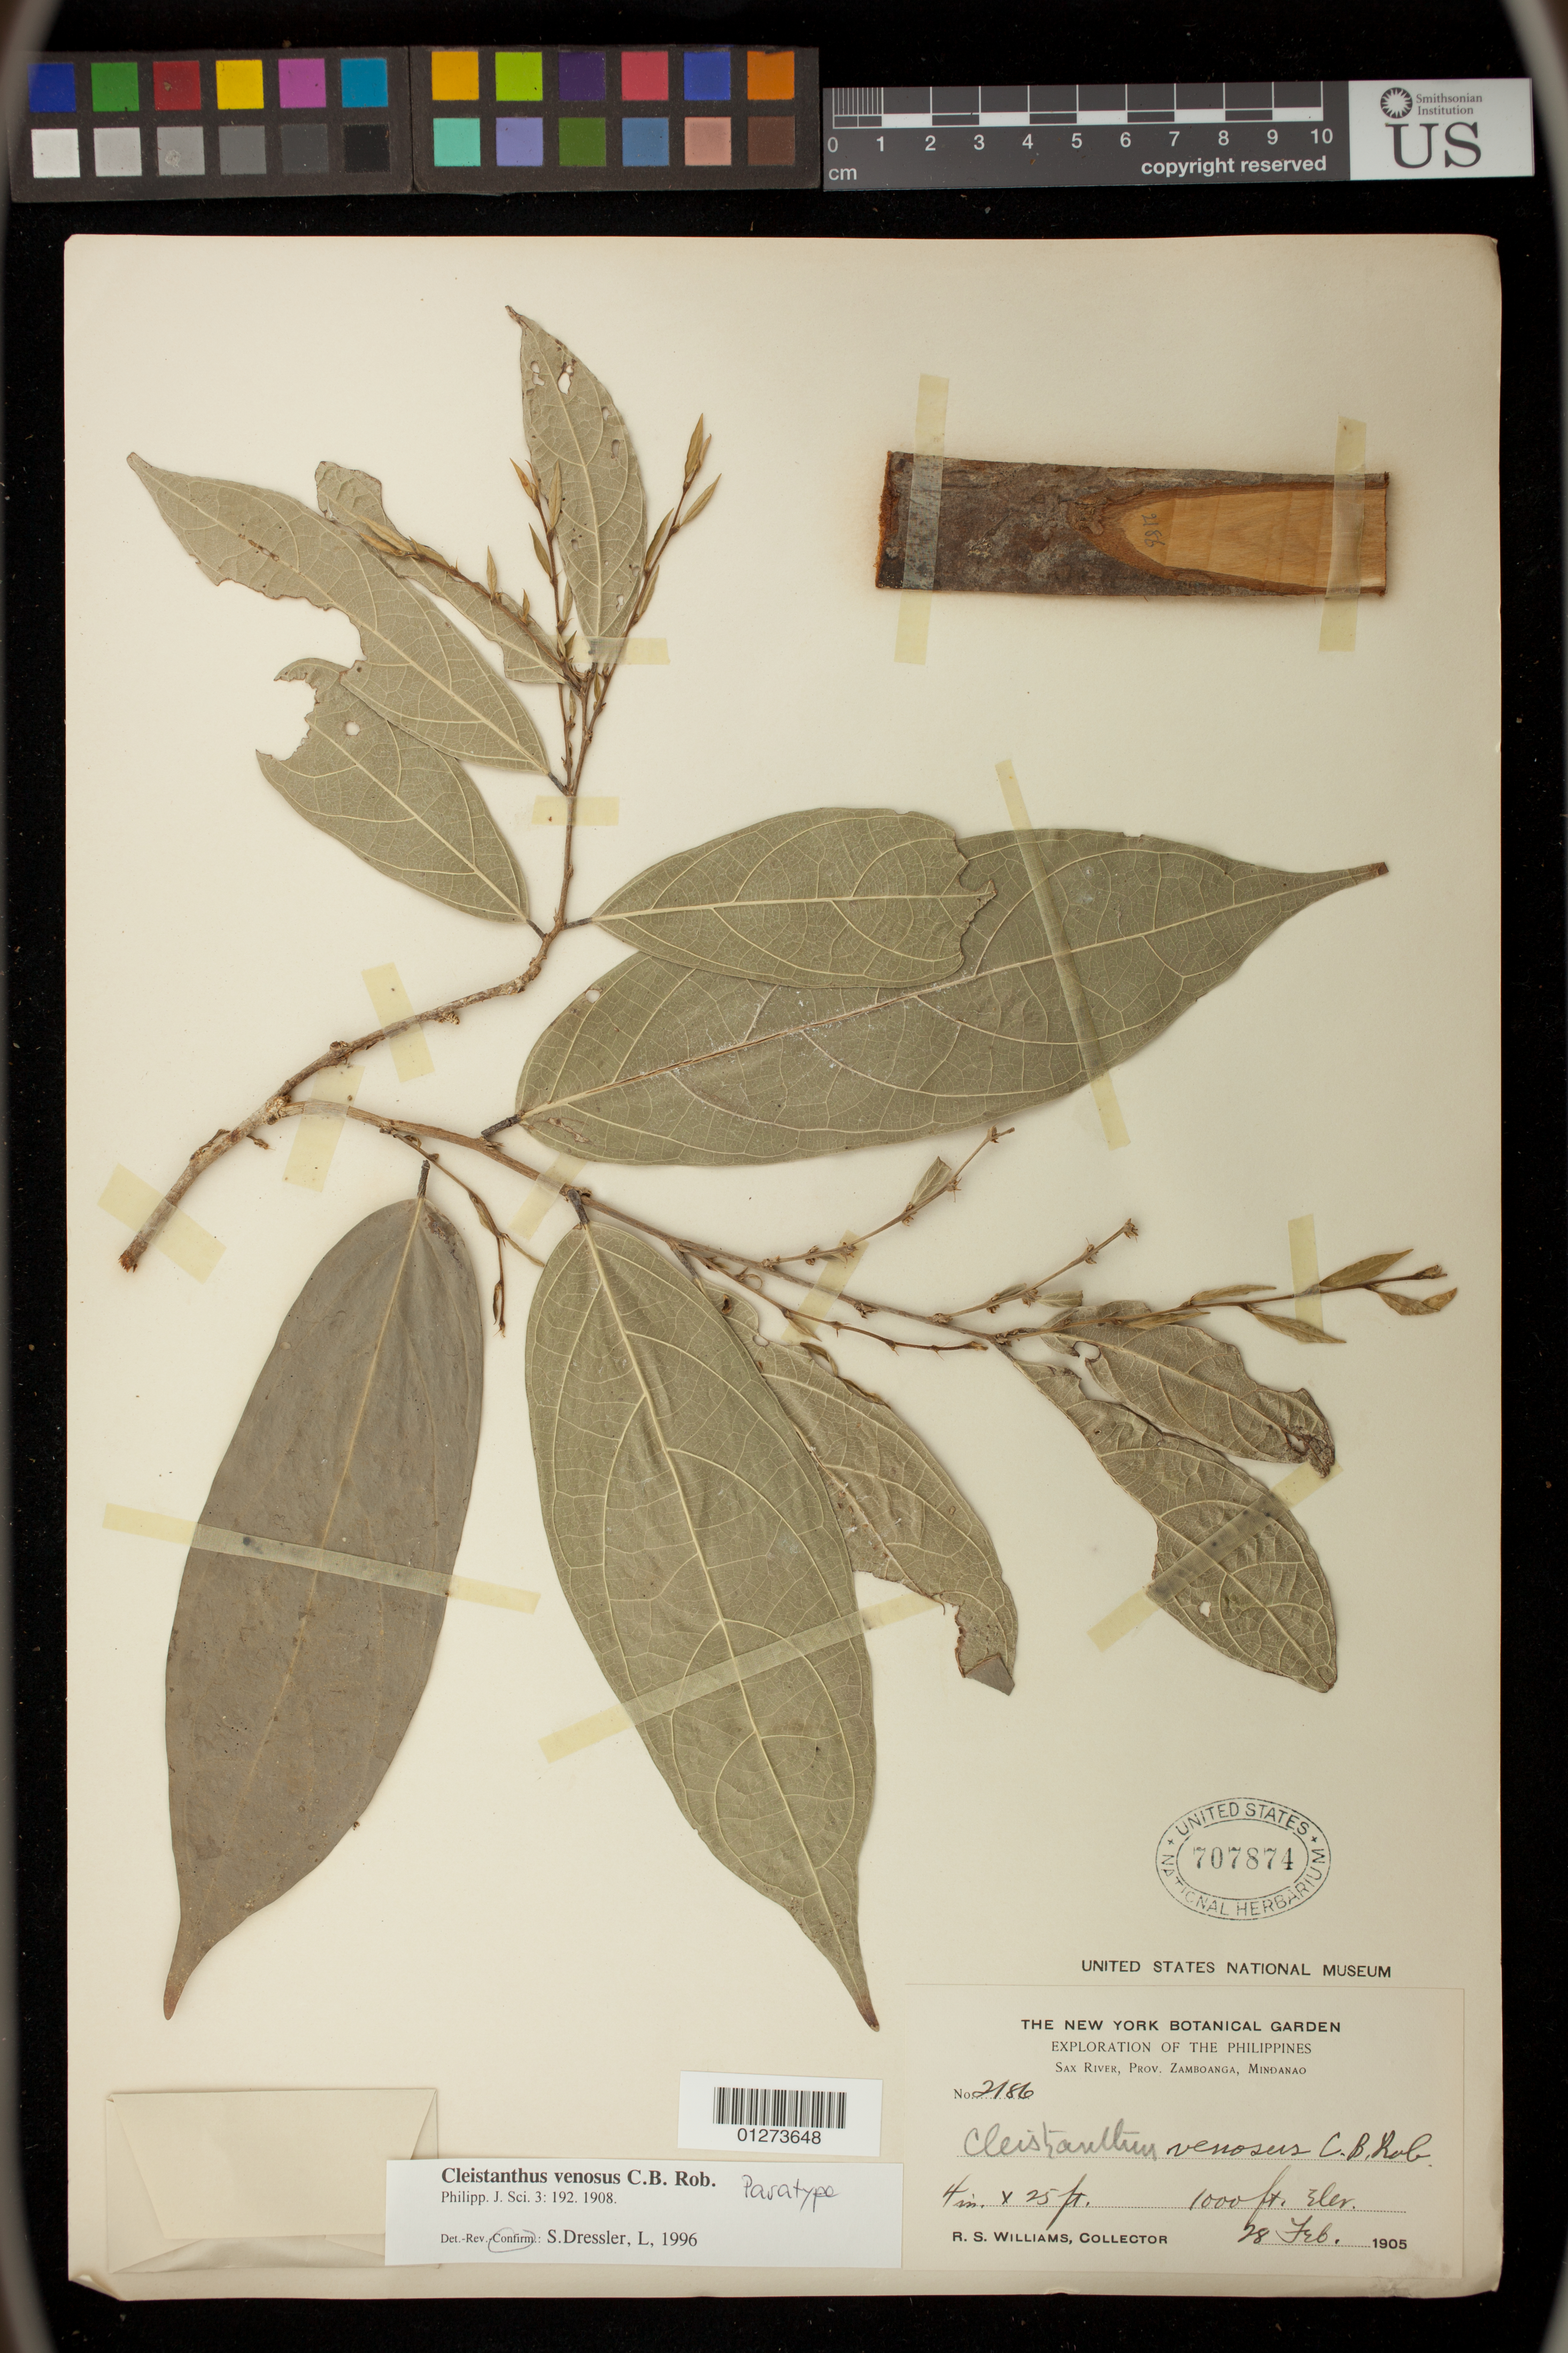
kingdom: Plantae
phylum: Tracheophyta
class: Magnoliopsida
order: Malpighiales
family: Phyllanthaceae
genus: Cleistanthus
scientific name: Cleistanthus venosus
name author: C.B. Rob.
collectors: R. S. Williams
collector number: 2186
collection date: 1905-02-28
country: Philippines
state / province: Zamboanga Peninsula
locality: Sax River, Mindanao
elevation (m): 305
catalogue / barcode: US 707874